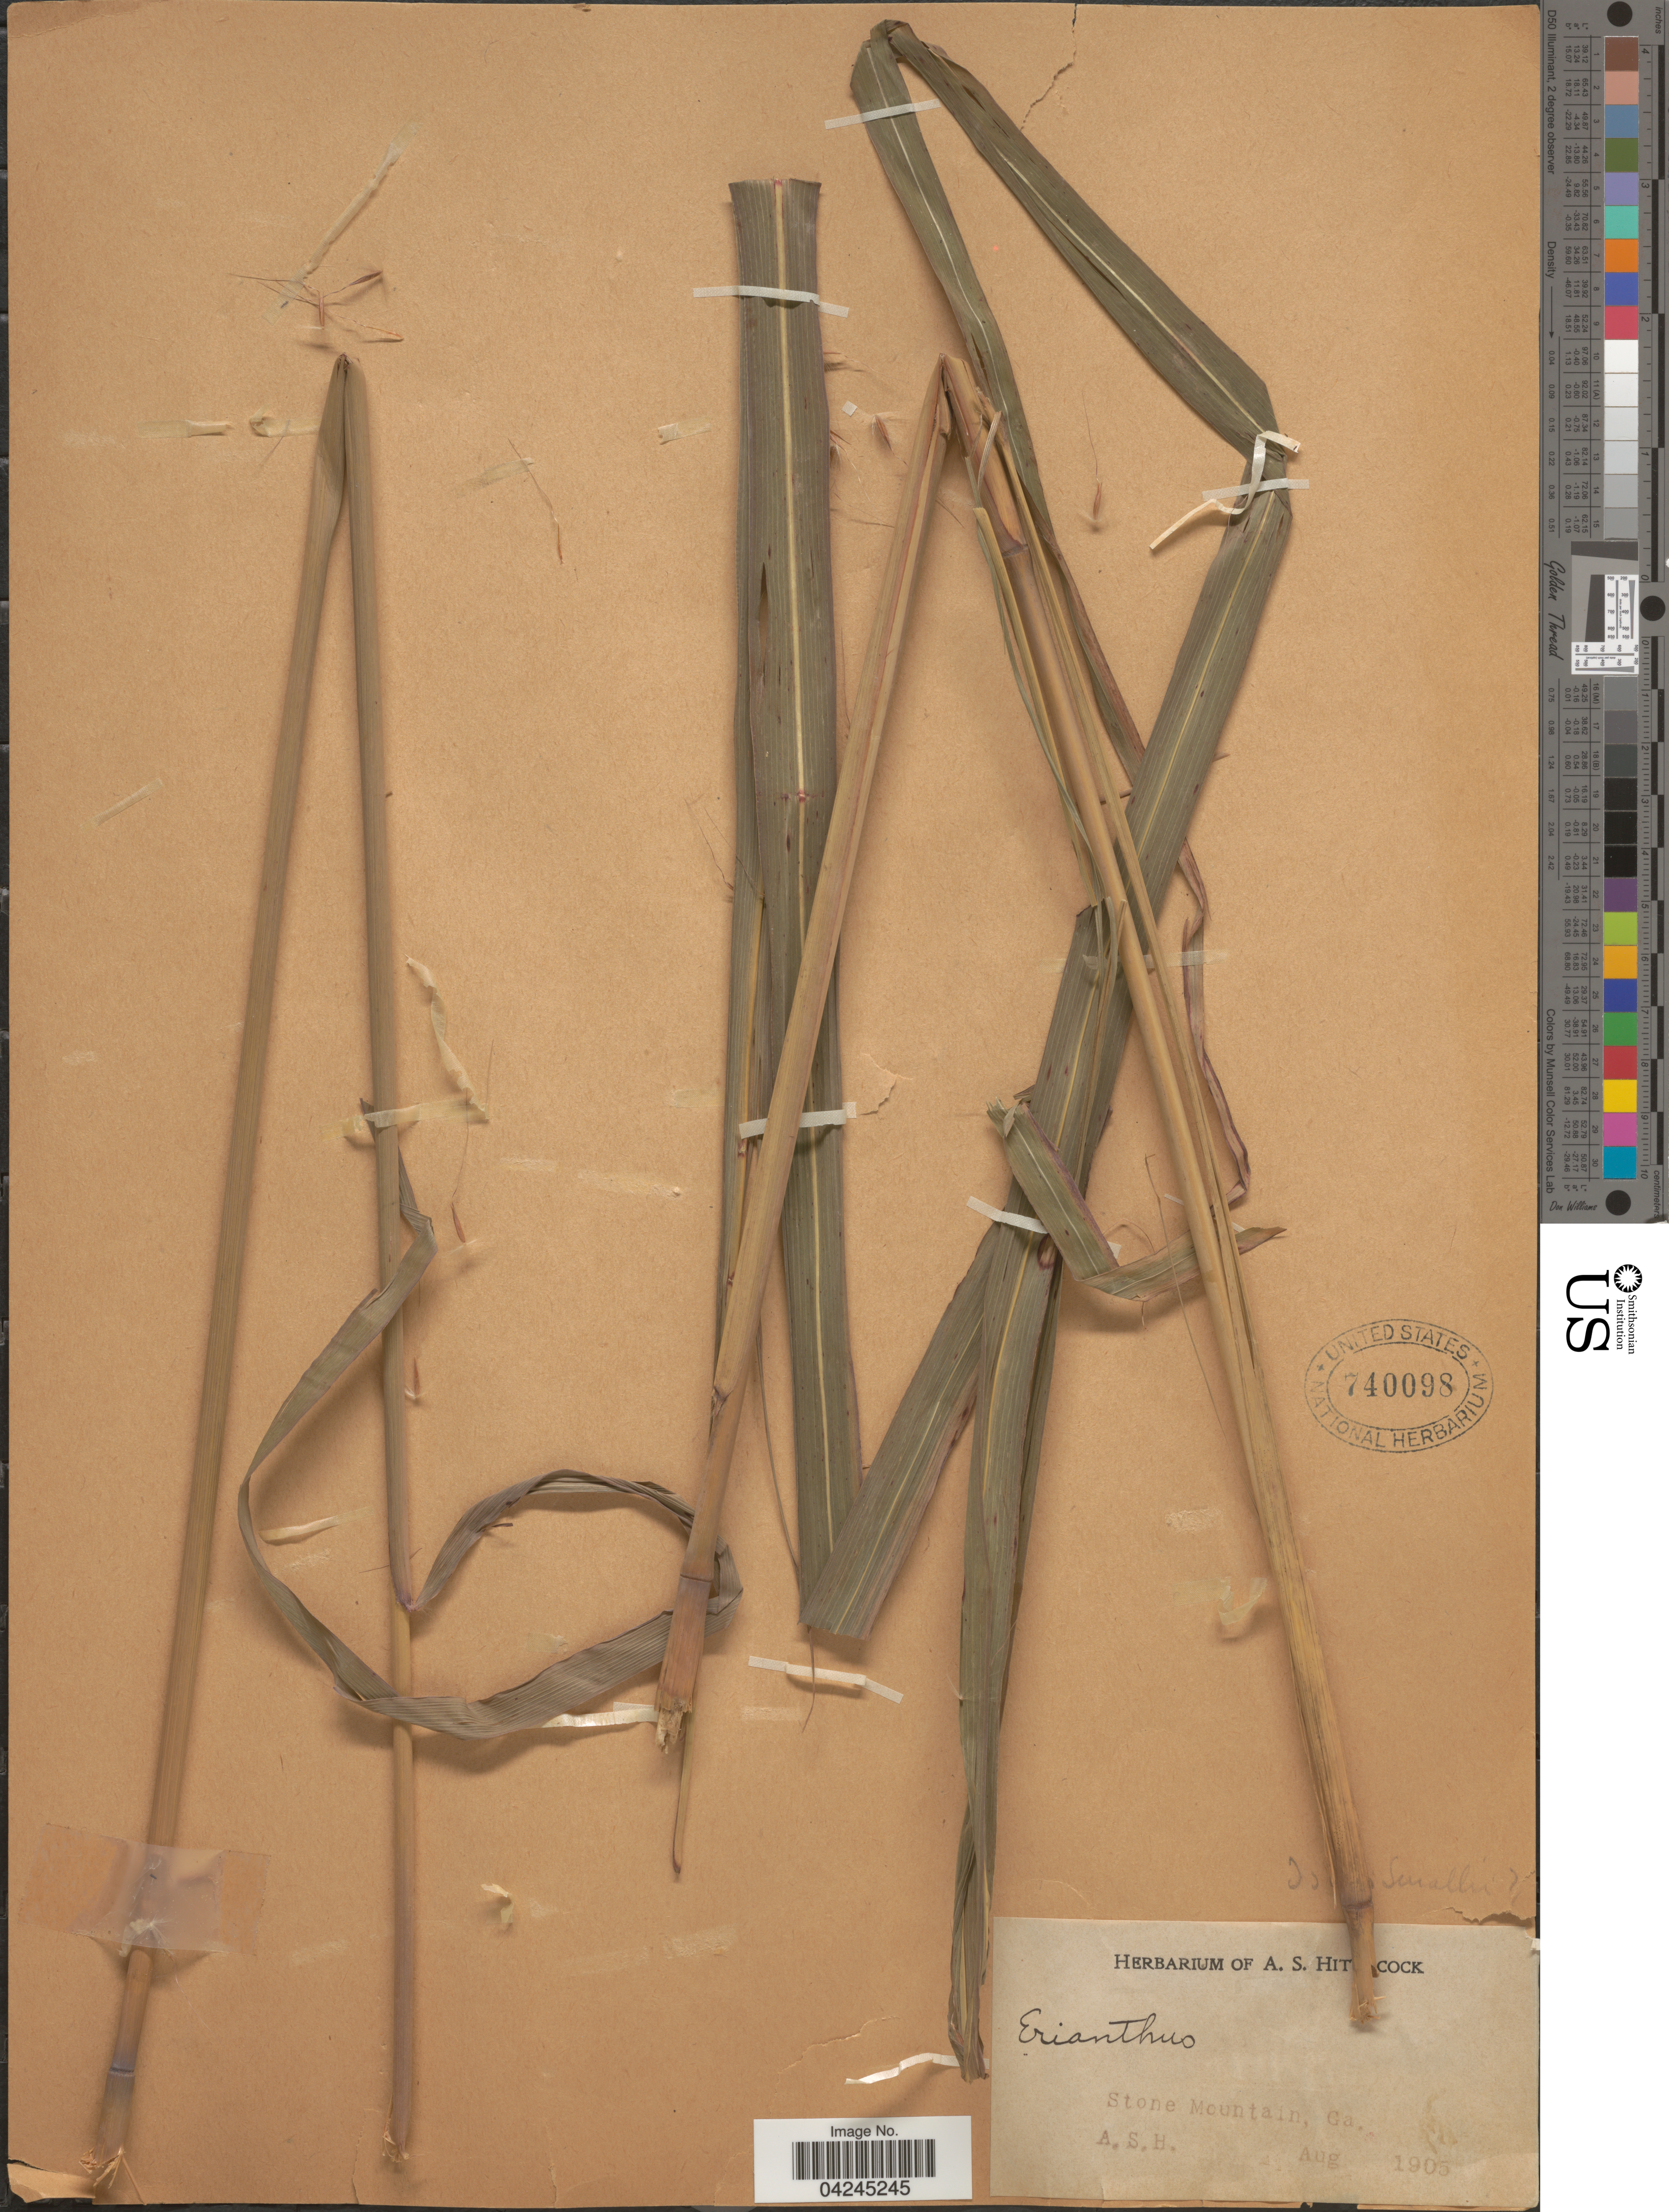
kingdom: Plantae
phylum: Tracheophyta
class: Liliopsida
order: Poales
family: Poaceae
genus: Erianthus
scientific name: Erianthus sp.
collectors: A. S. Hitchcock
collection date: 1905-08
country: United States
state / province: Georgia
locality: Stone Mountain.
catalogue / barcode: US 740098